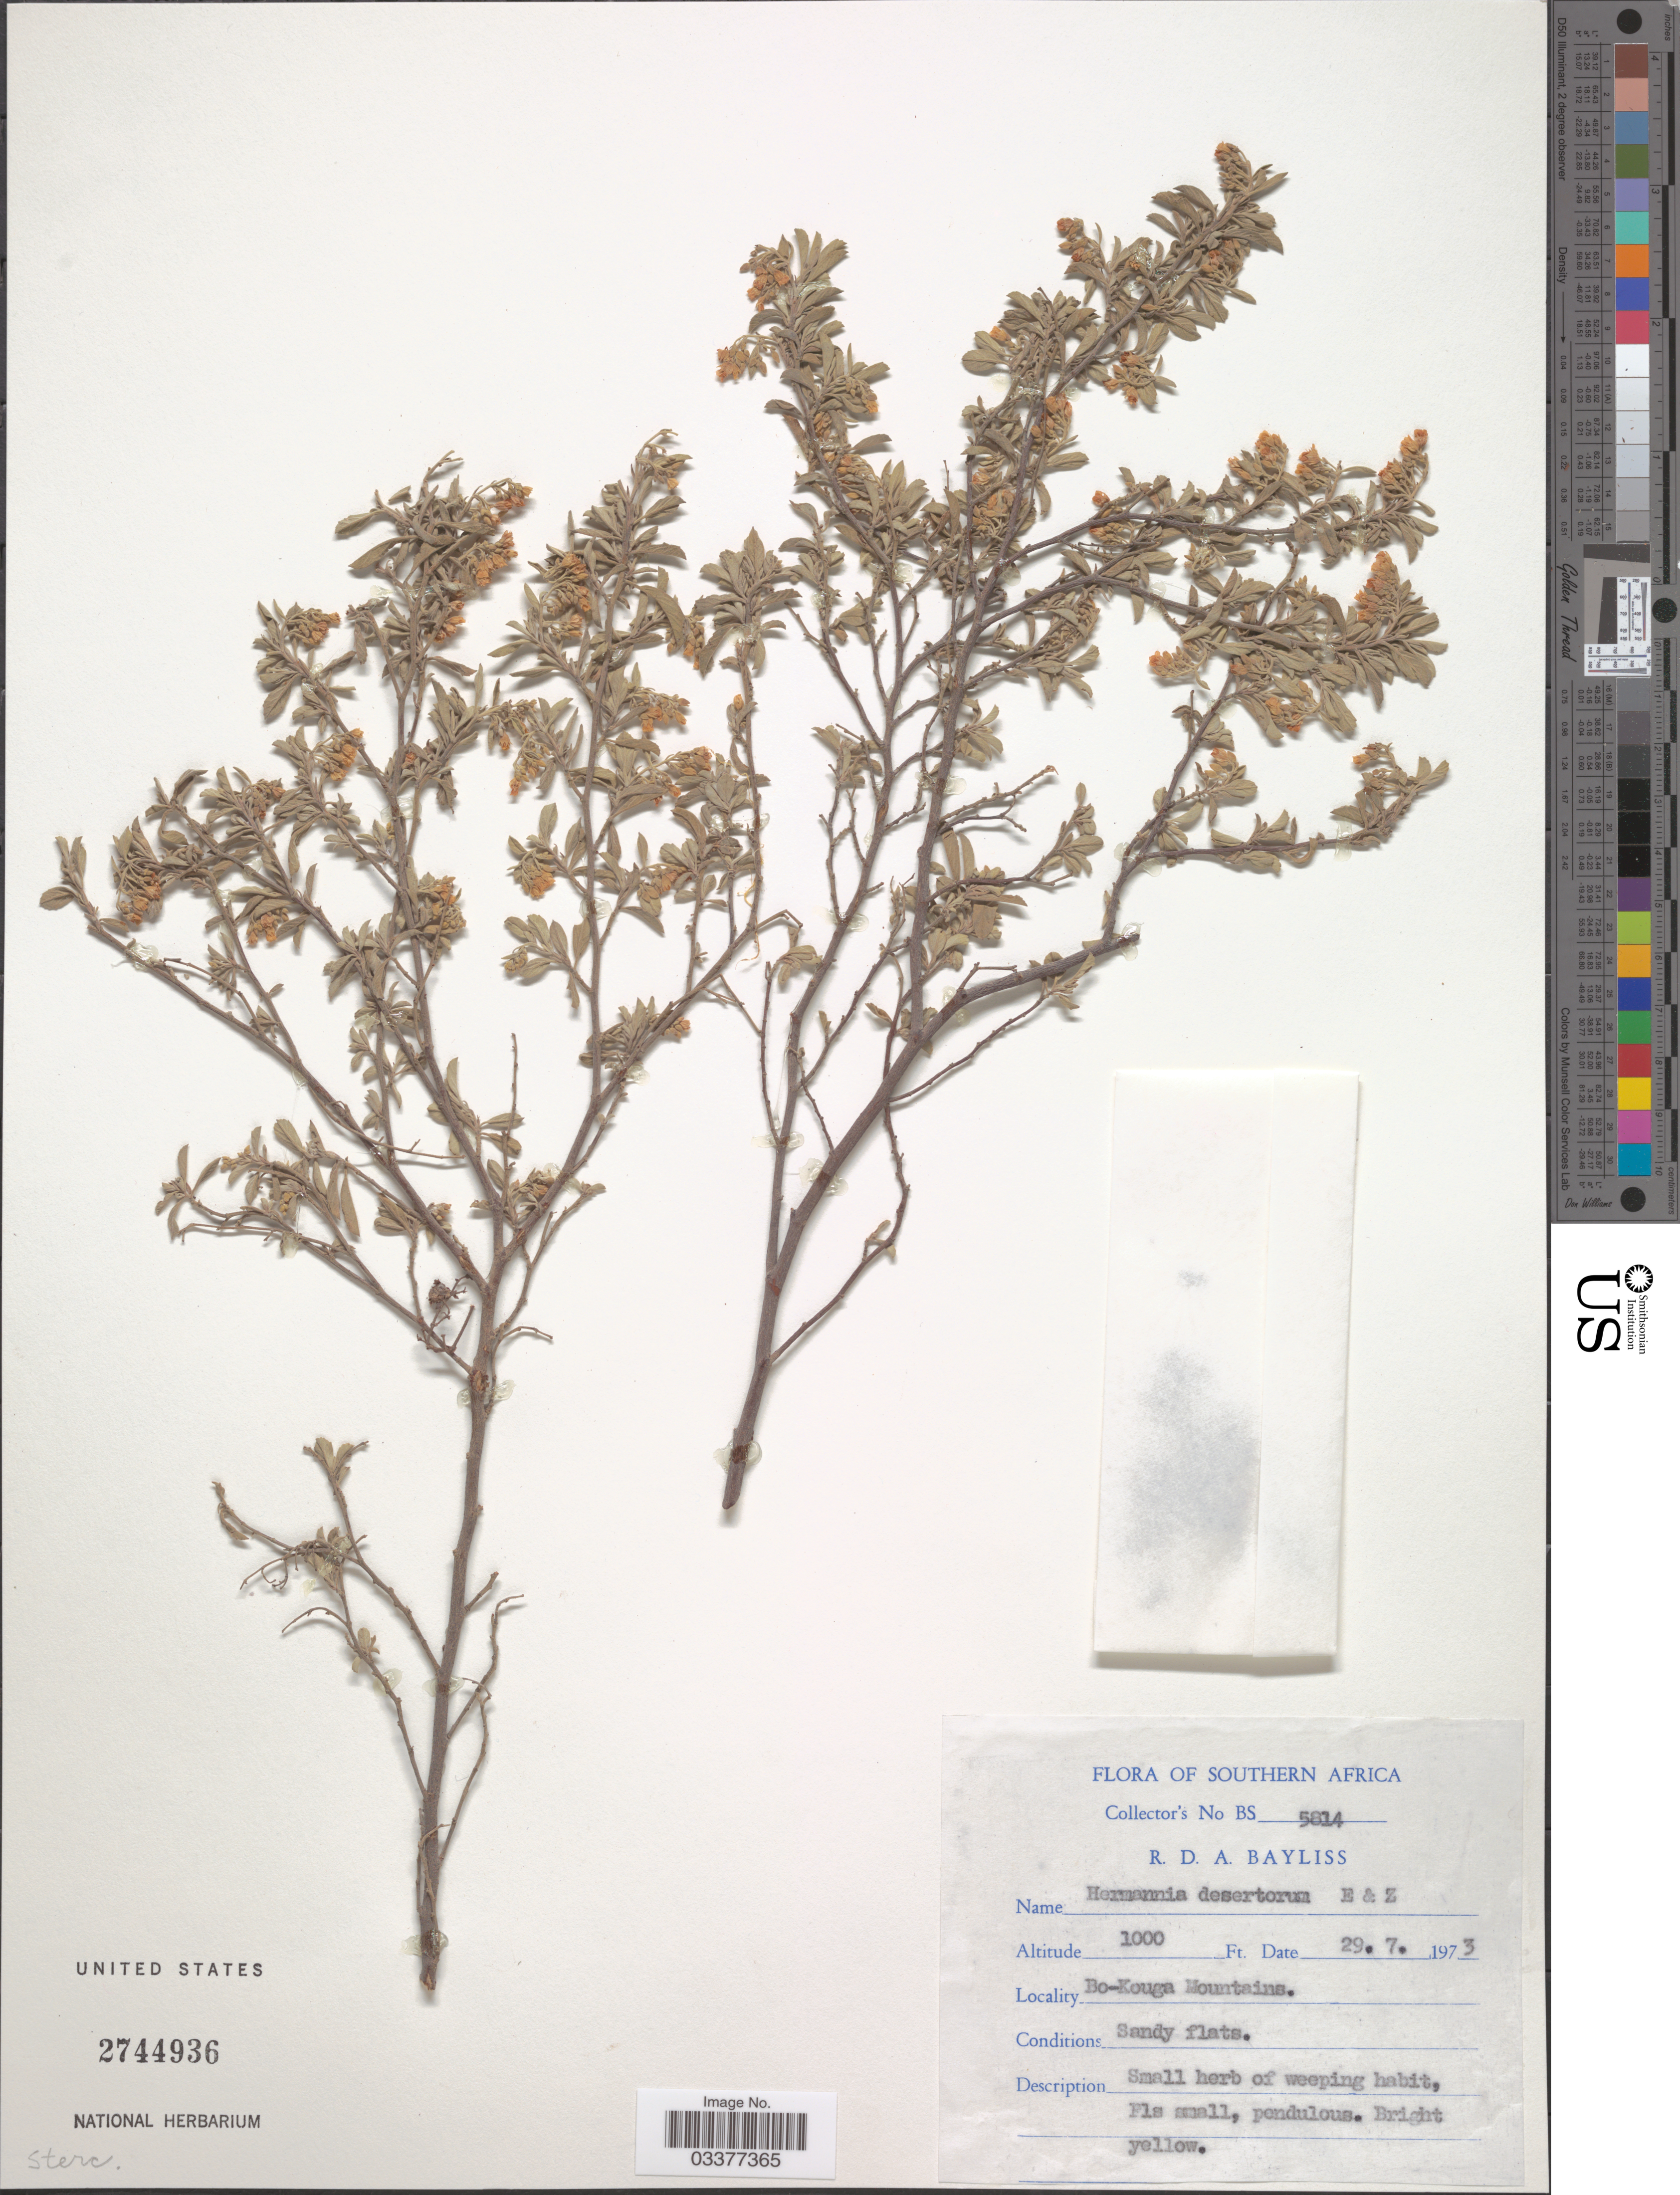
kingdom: Plantae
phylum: Tracheophyta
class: Magnoliopsida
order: Malvales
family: Malvaceae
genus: Hermannia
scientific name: Hermannia desertorum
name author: Eckl. & Zeyh.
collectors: R. Bayliss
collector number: BS5814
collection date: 1973-07-29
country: South Africa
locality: Southern Africa. Bo-Kouga Mountains.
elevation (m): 305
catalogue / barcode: US 2744936